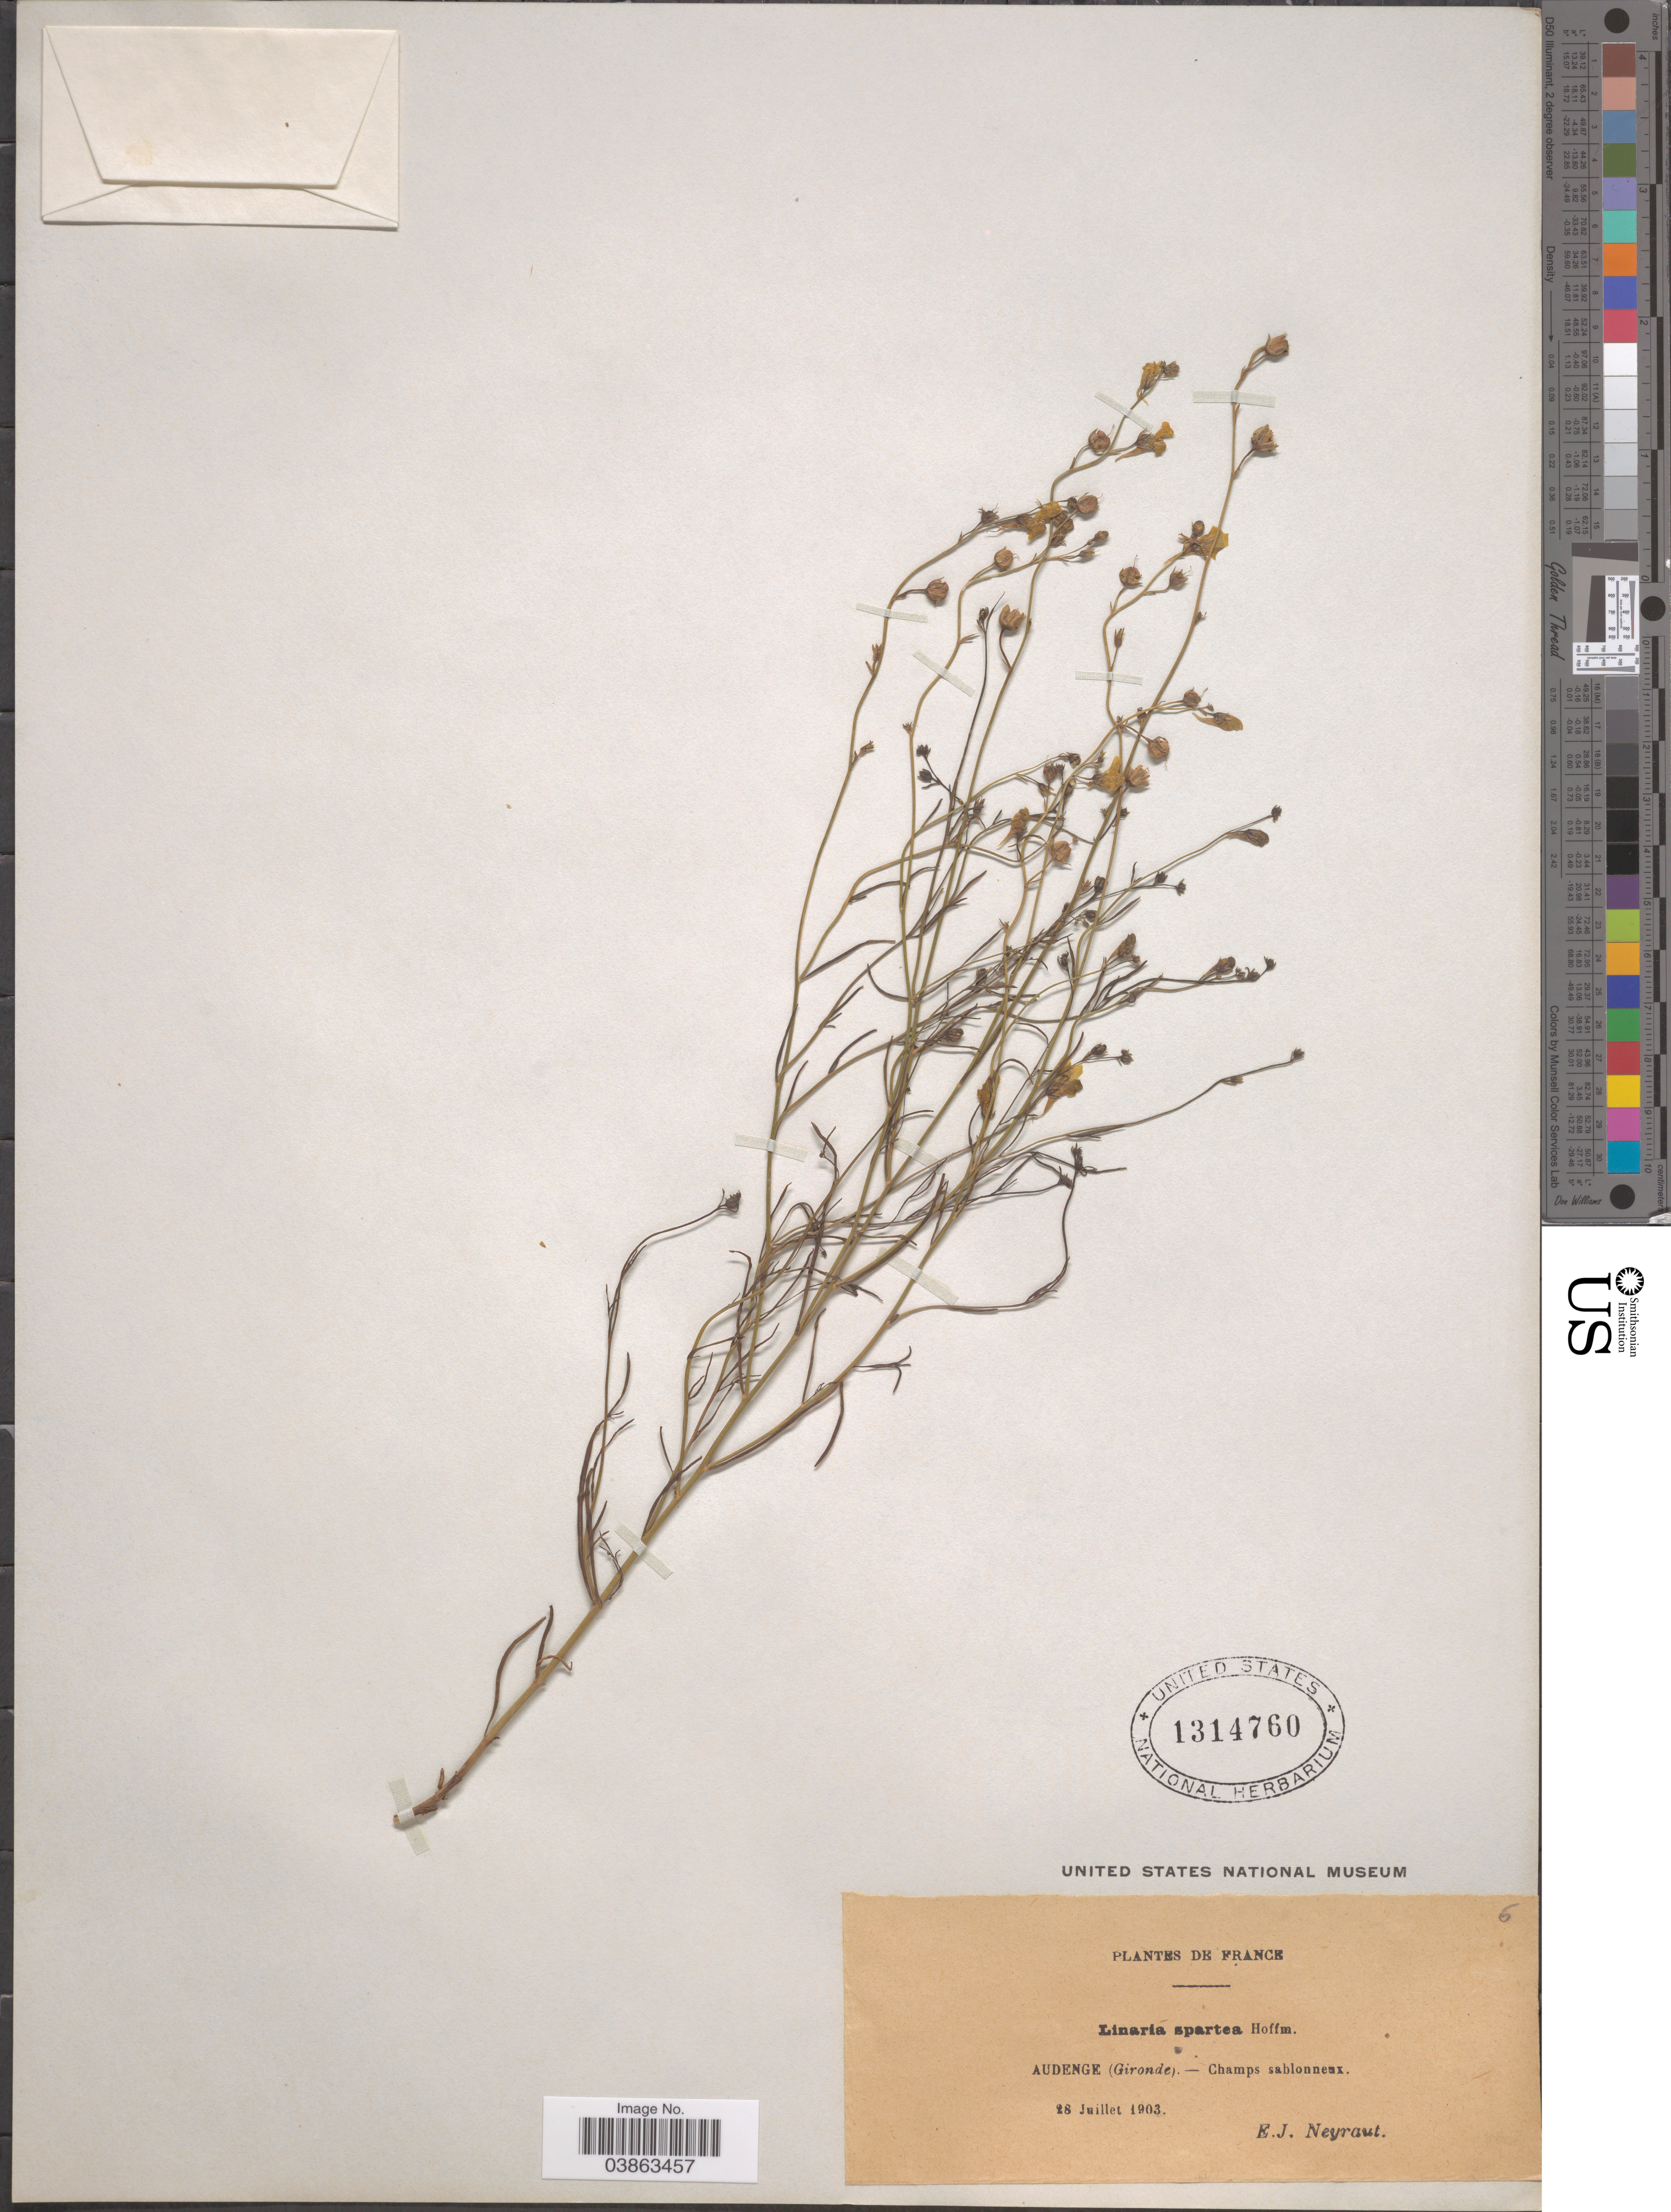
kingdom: Plantae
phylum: Tracheophyta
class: Magnoliopsida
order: Lamiales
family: Plantaginaceae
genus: Linaria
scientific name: Linaria spartea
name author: (L.) Willd.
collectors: E. Neyraut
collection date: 1903-07-28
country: France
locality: Audenge (Gironde). - Champs sablonneux.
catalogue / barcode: US 1314760